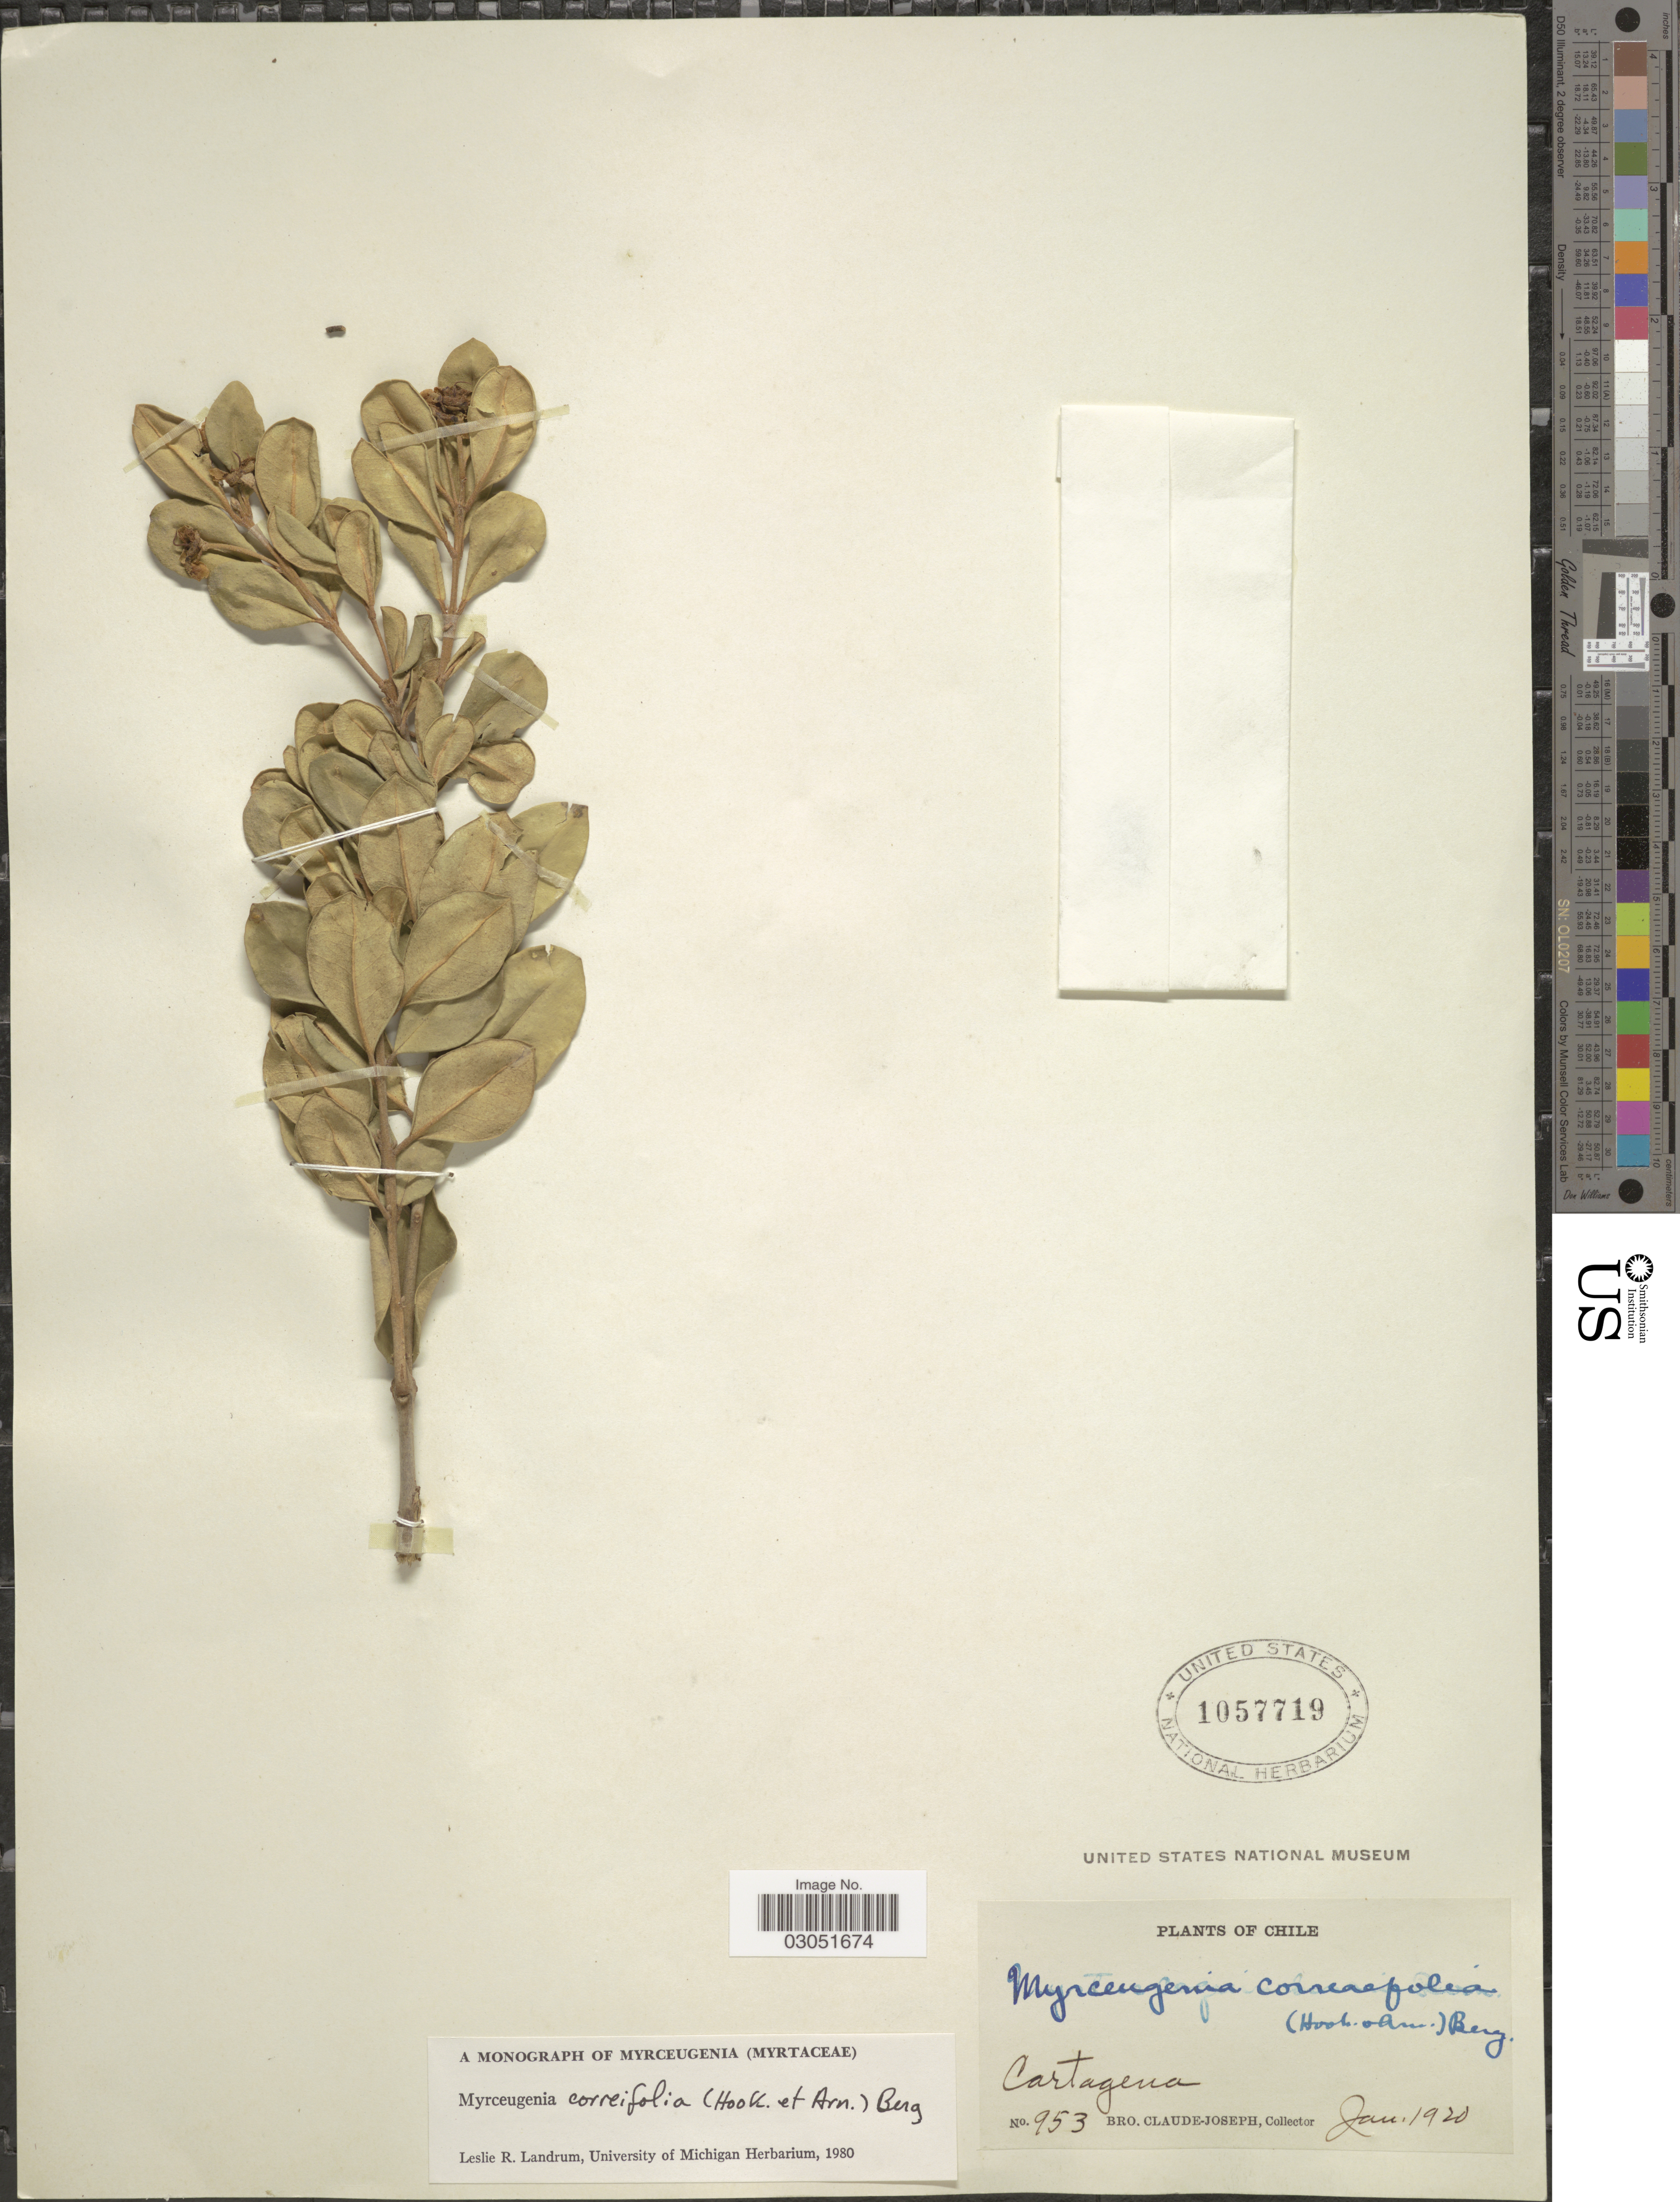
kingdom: Plantae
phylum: Tracheophyta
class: Magnoliopsida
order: Myrtales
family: Myrtaceae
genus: Myrceugenia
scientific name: Myrceugenia correifolia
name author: (Hook. & Arn.) O. Berg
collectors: Bro. Claude-Joseph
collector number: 953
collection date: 1920-01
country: Chile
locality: Cartagena.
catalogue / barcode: US 1057719